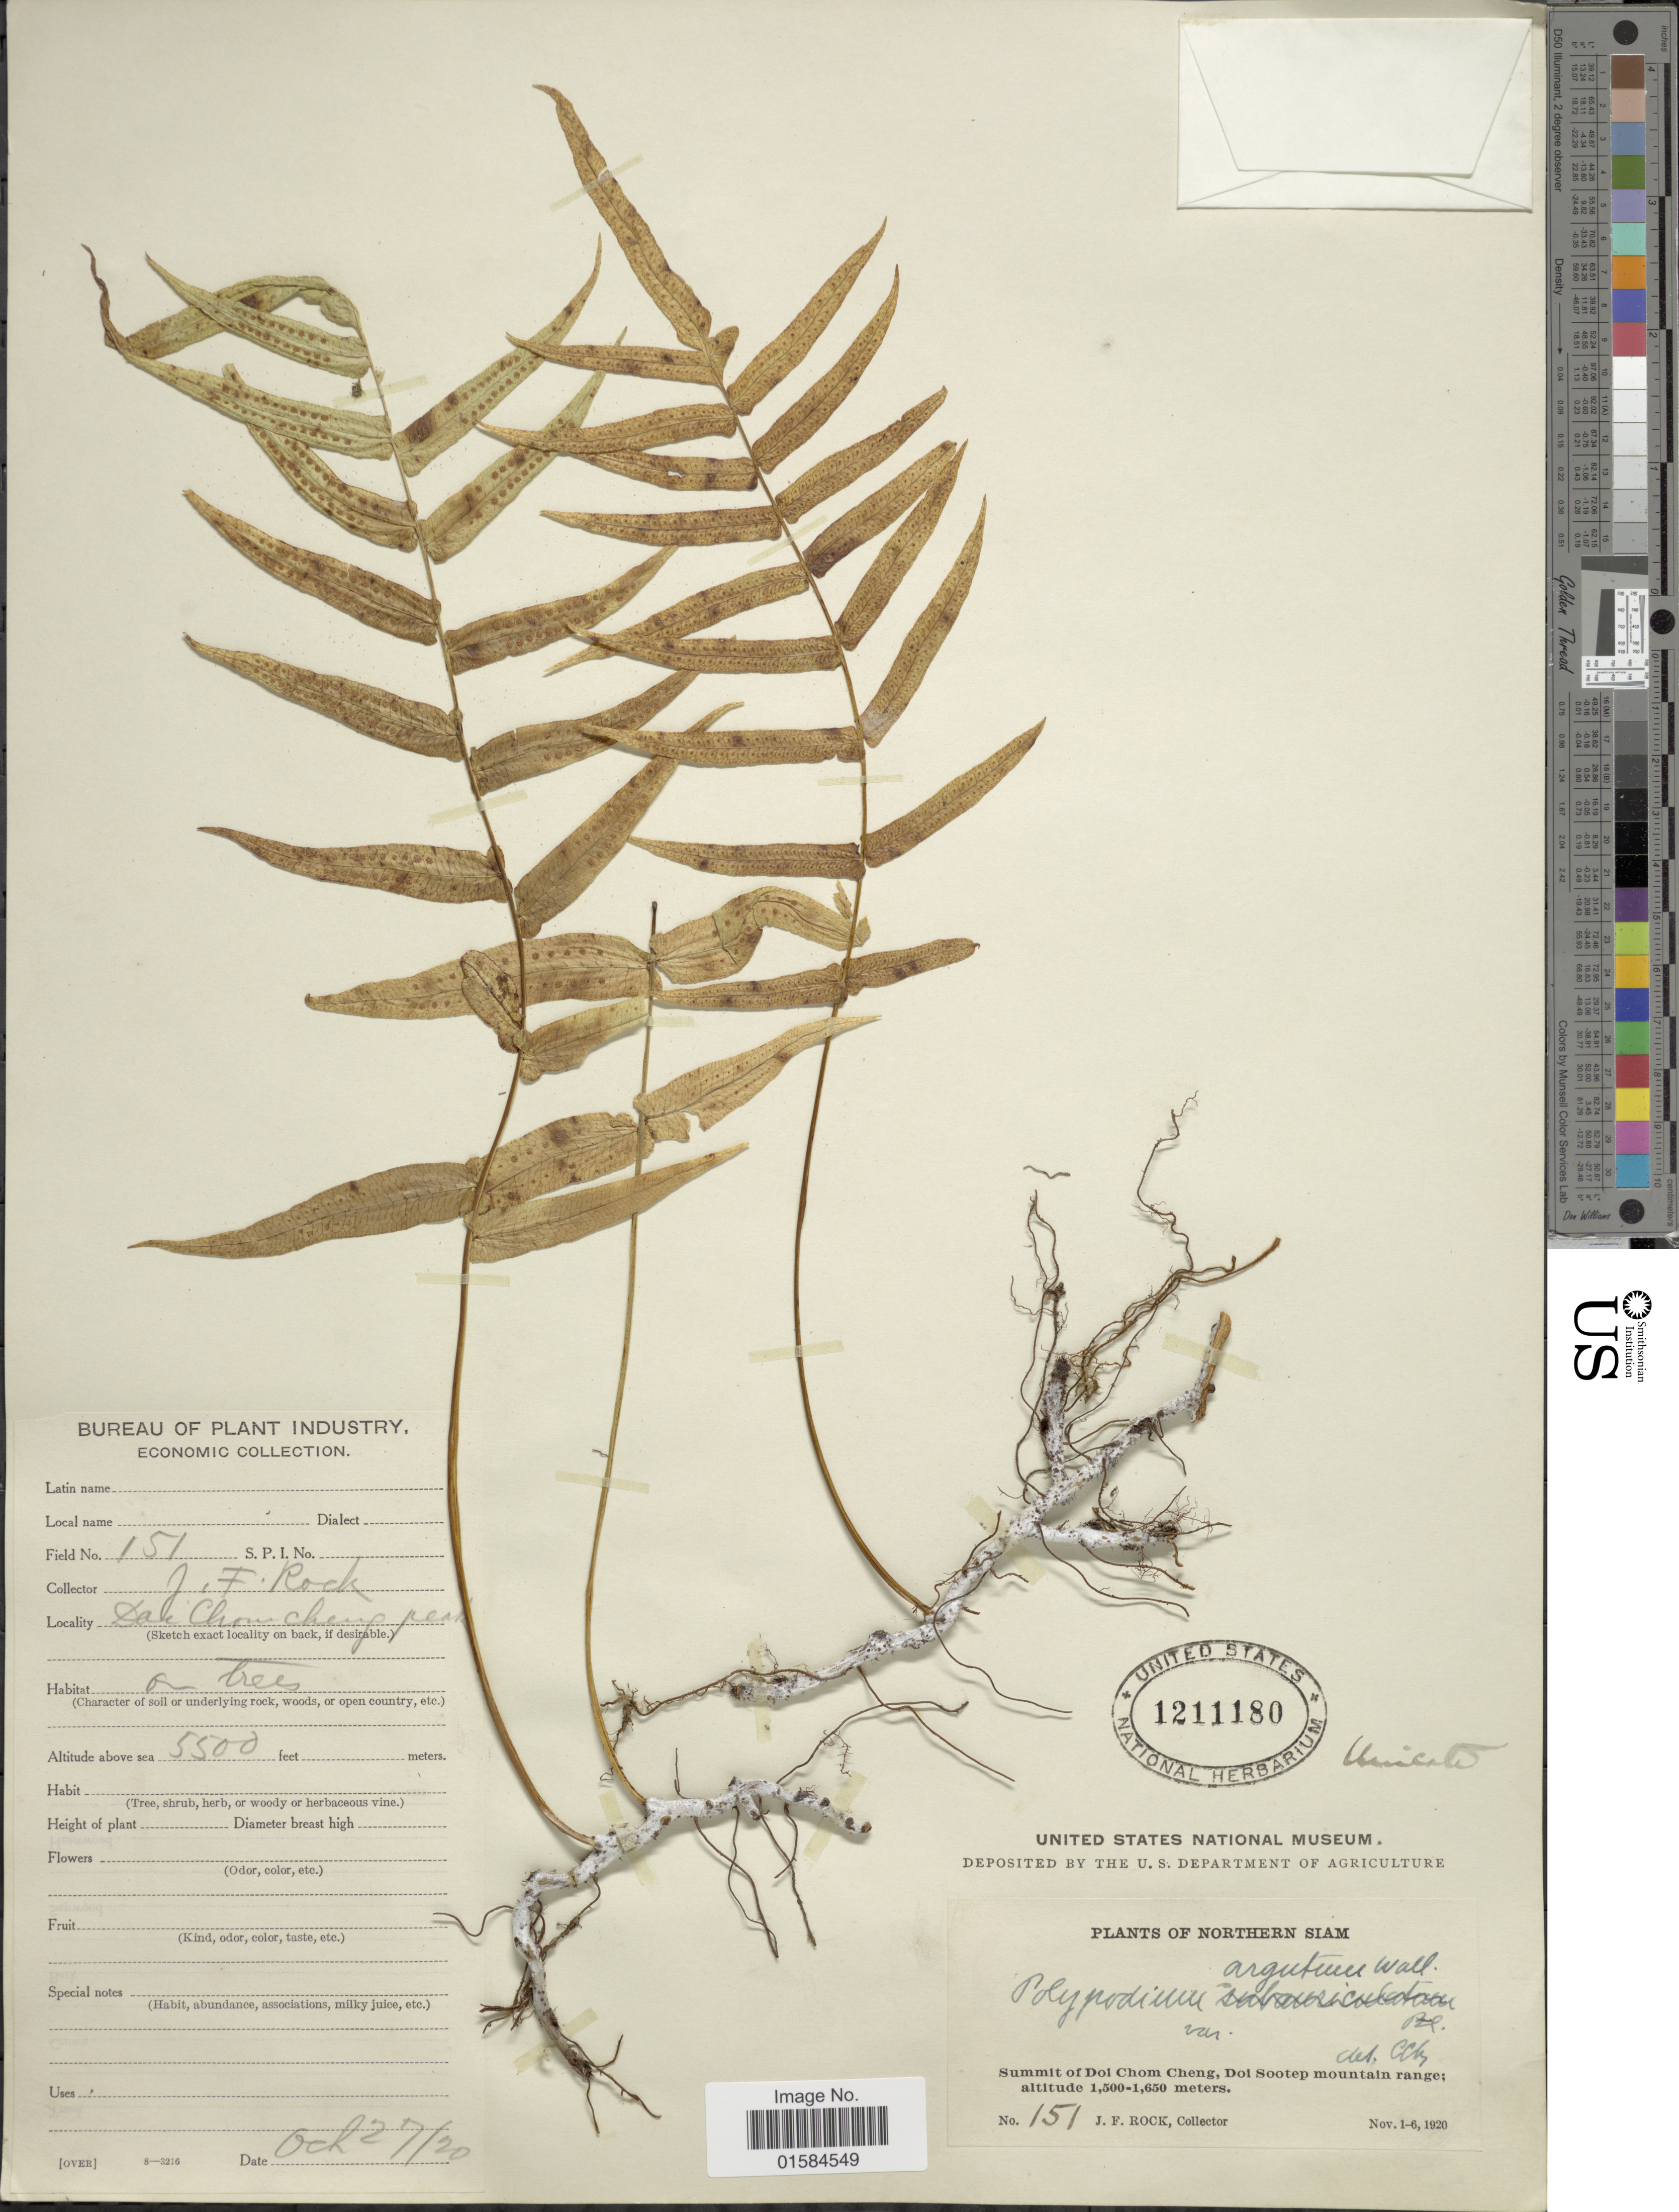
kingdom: Plantae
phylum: Tracheophyta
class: Polypodiopsida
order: Polypodiales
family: Polypodiaceae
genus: Goniophlebium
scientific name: Goniophlebium argutum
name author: (Wall. ex Hook.) J. Sm.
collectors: J. Rock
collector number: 151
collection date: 1920-10-27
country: Thailand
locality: Northern Siam, Summit of Doi Chom Cheng, Doi Sootep mountain range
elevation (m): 1676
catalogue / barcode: US 1211180